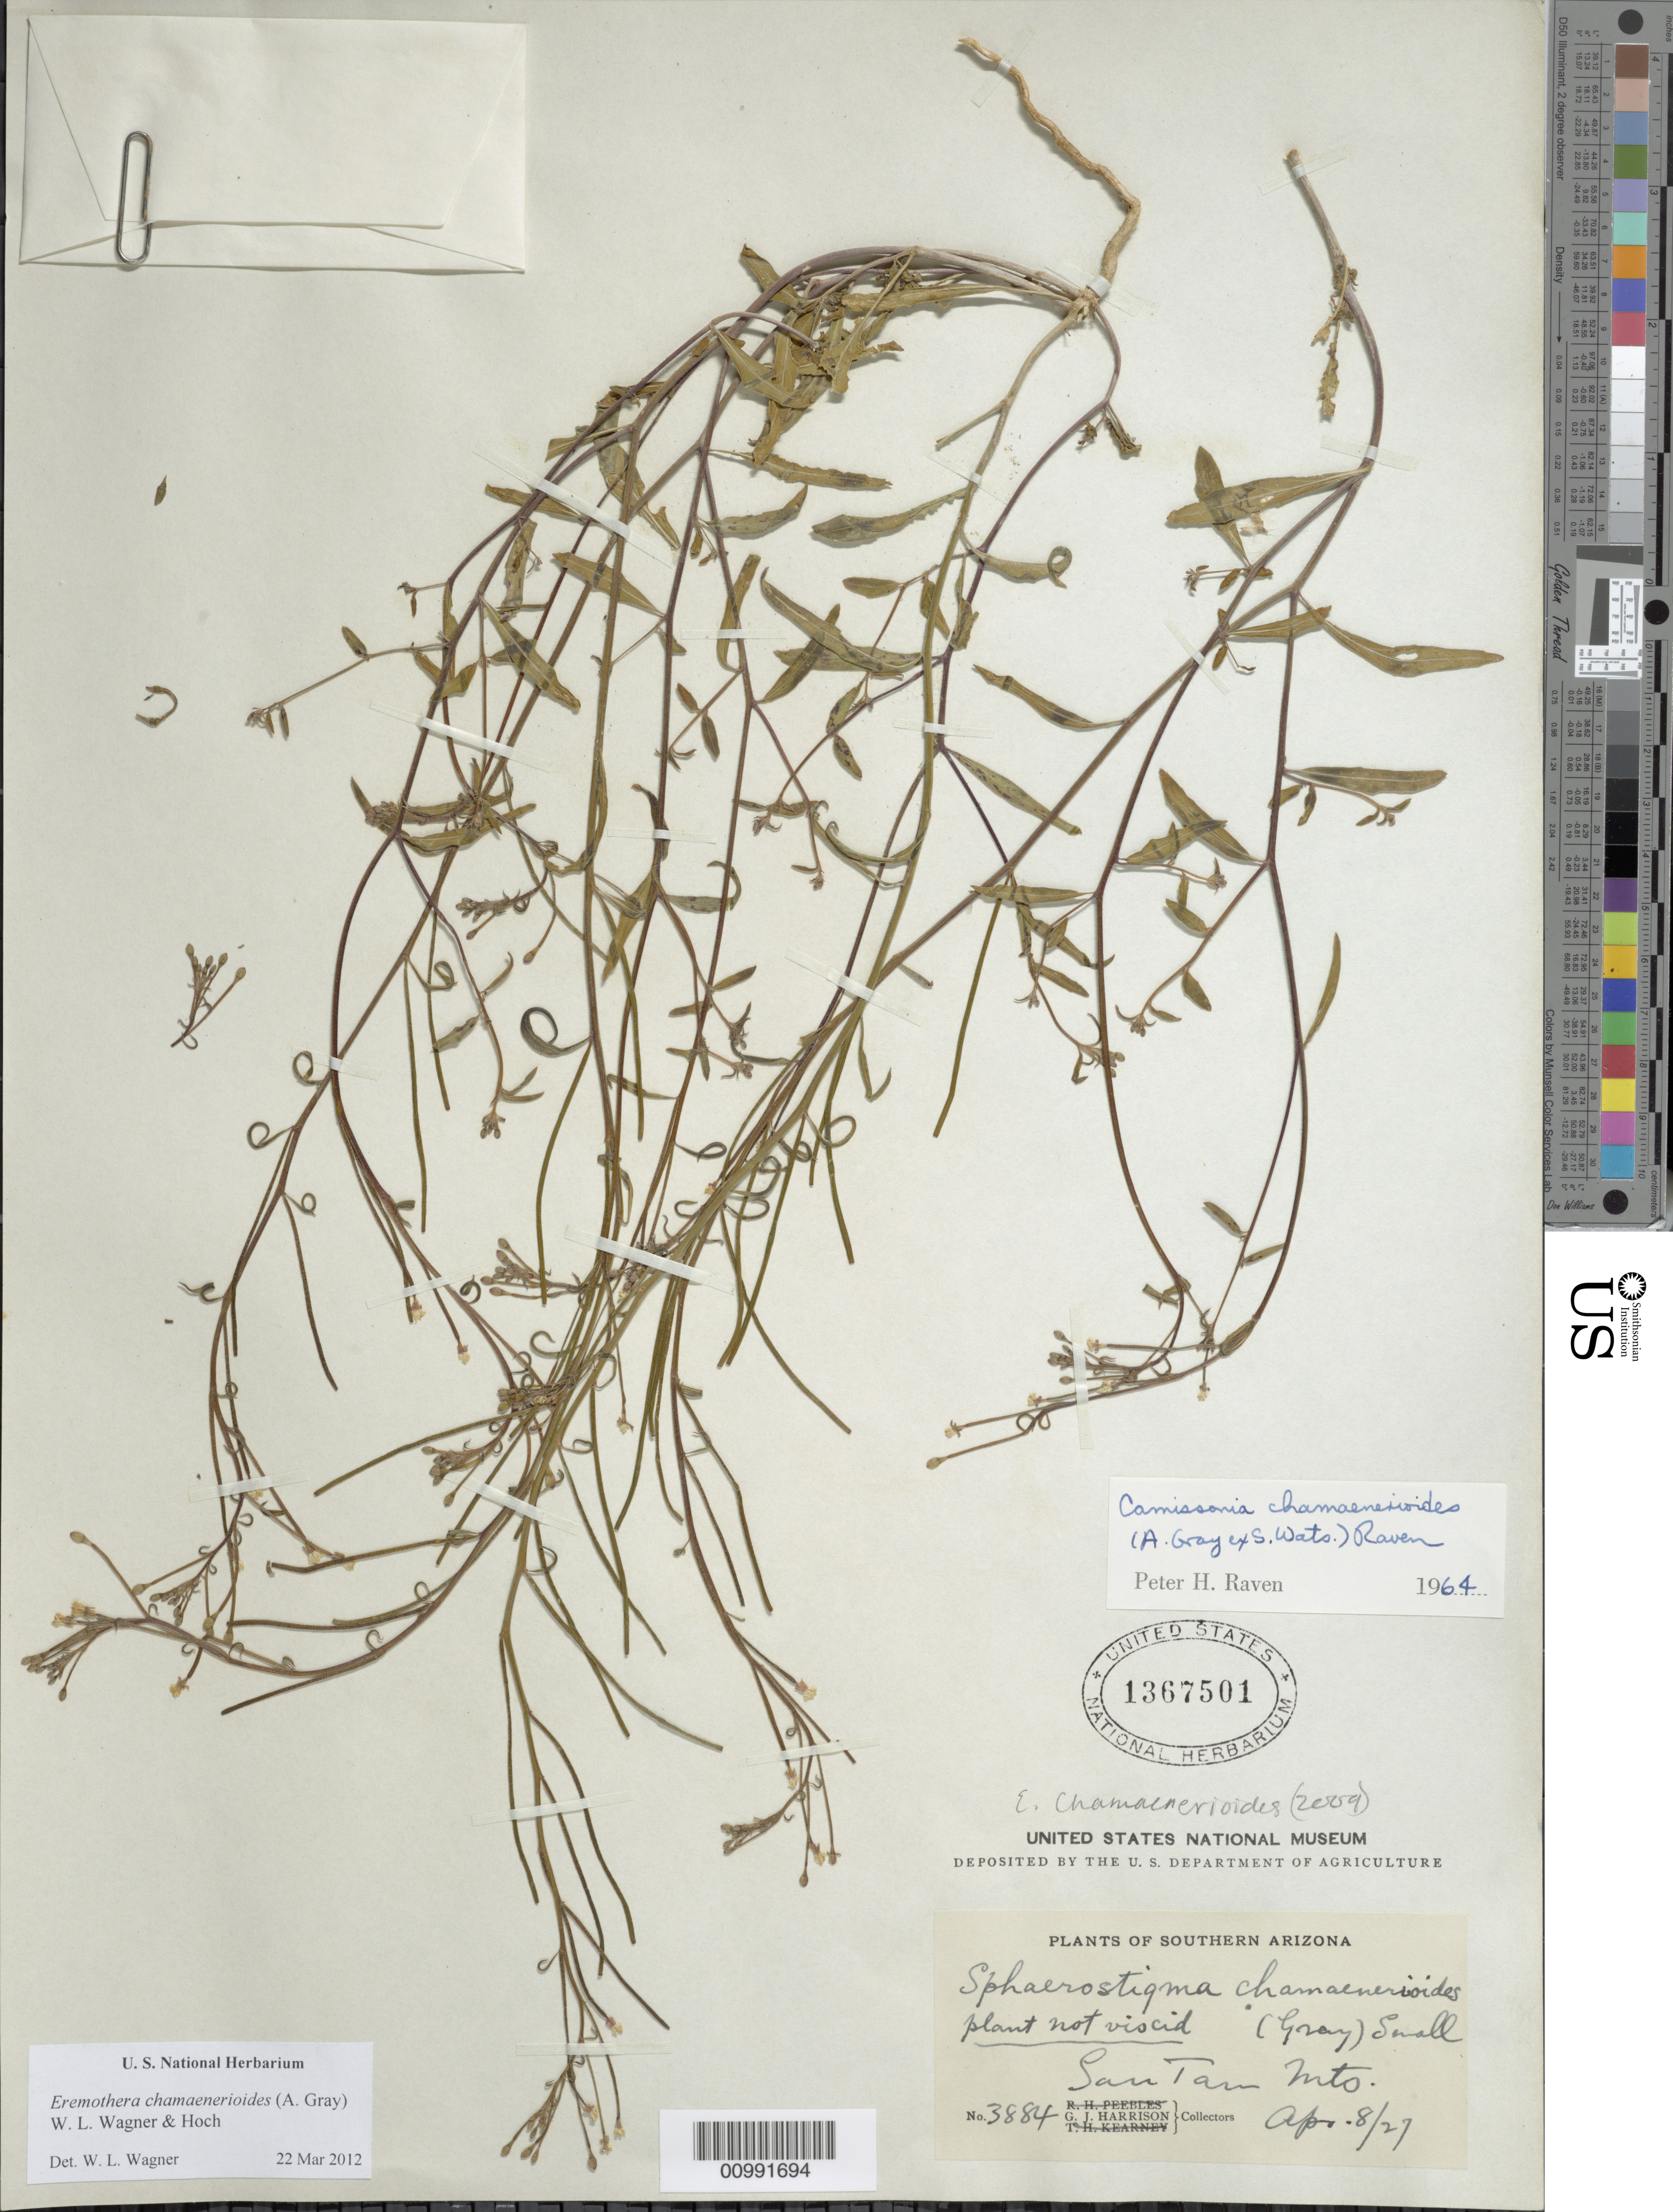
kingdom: Plantae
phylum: Tracheophyta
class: Magnoliopsida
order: Myrtales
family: Onagraceae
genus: Eremothera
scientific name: Eremothera chamaenerioides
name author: (A. Gray) W.L. Wagner & Hoch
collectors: G. J. Harrison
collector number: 3884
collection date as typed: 08 Apr 1927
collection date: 1927-04-08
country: United States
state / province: Arizona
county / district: Maricopa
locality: San Tan Mountains.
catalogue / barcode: US 1367501